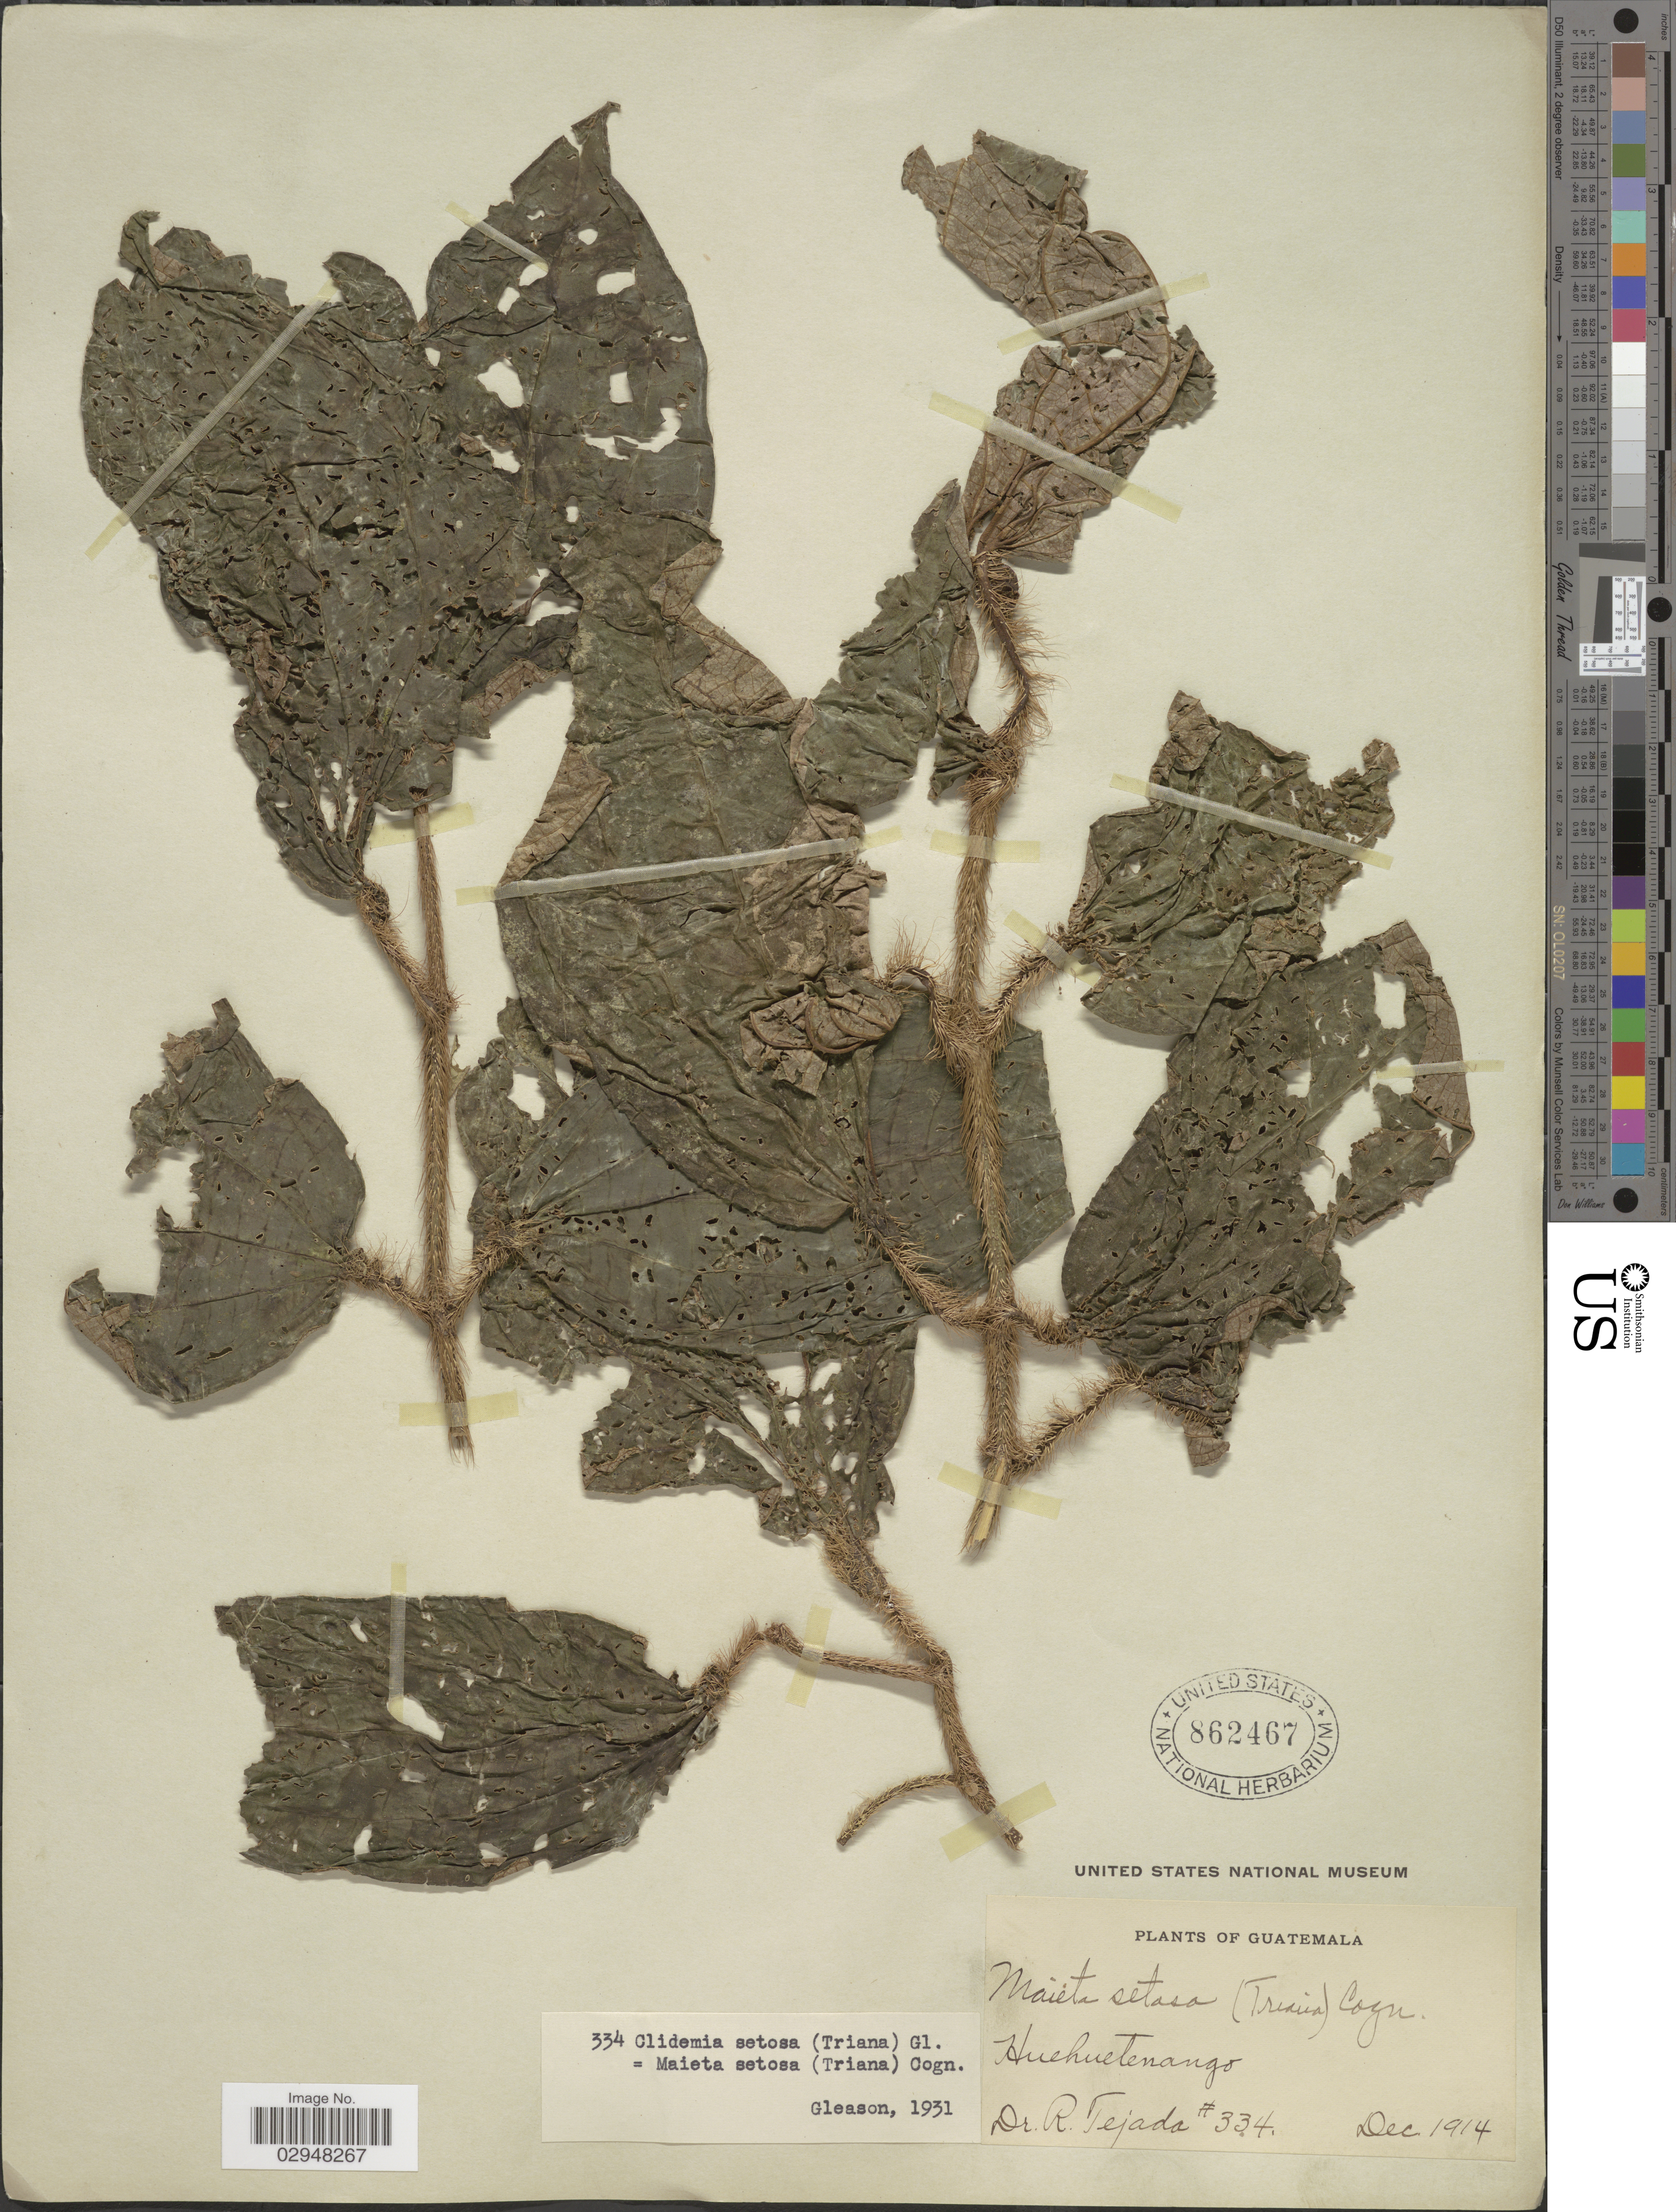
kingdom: Plantae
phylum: Tracheophyta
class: Magnoliopsida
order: Myrtales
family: Melastomataceae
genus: Clidemia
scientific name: Clidemia setosa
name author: (Triana) Gleason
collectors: R. Tejada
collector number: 334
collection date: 1914-12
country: Guatemala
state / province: Huehuetenango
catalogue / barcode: US 862467